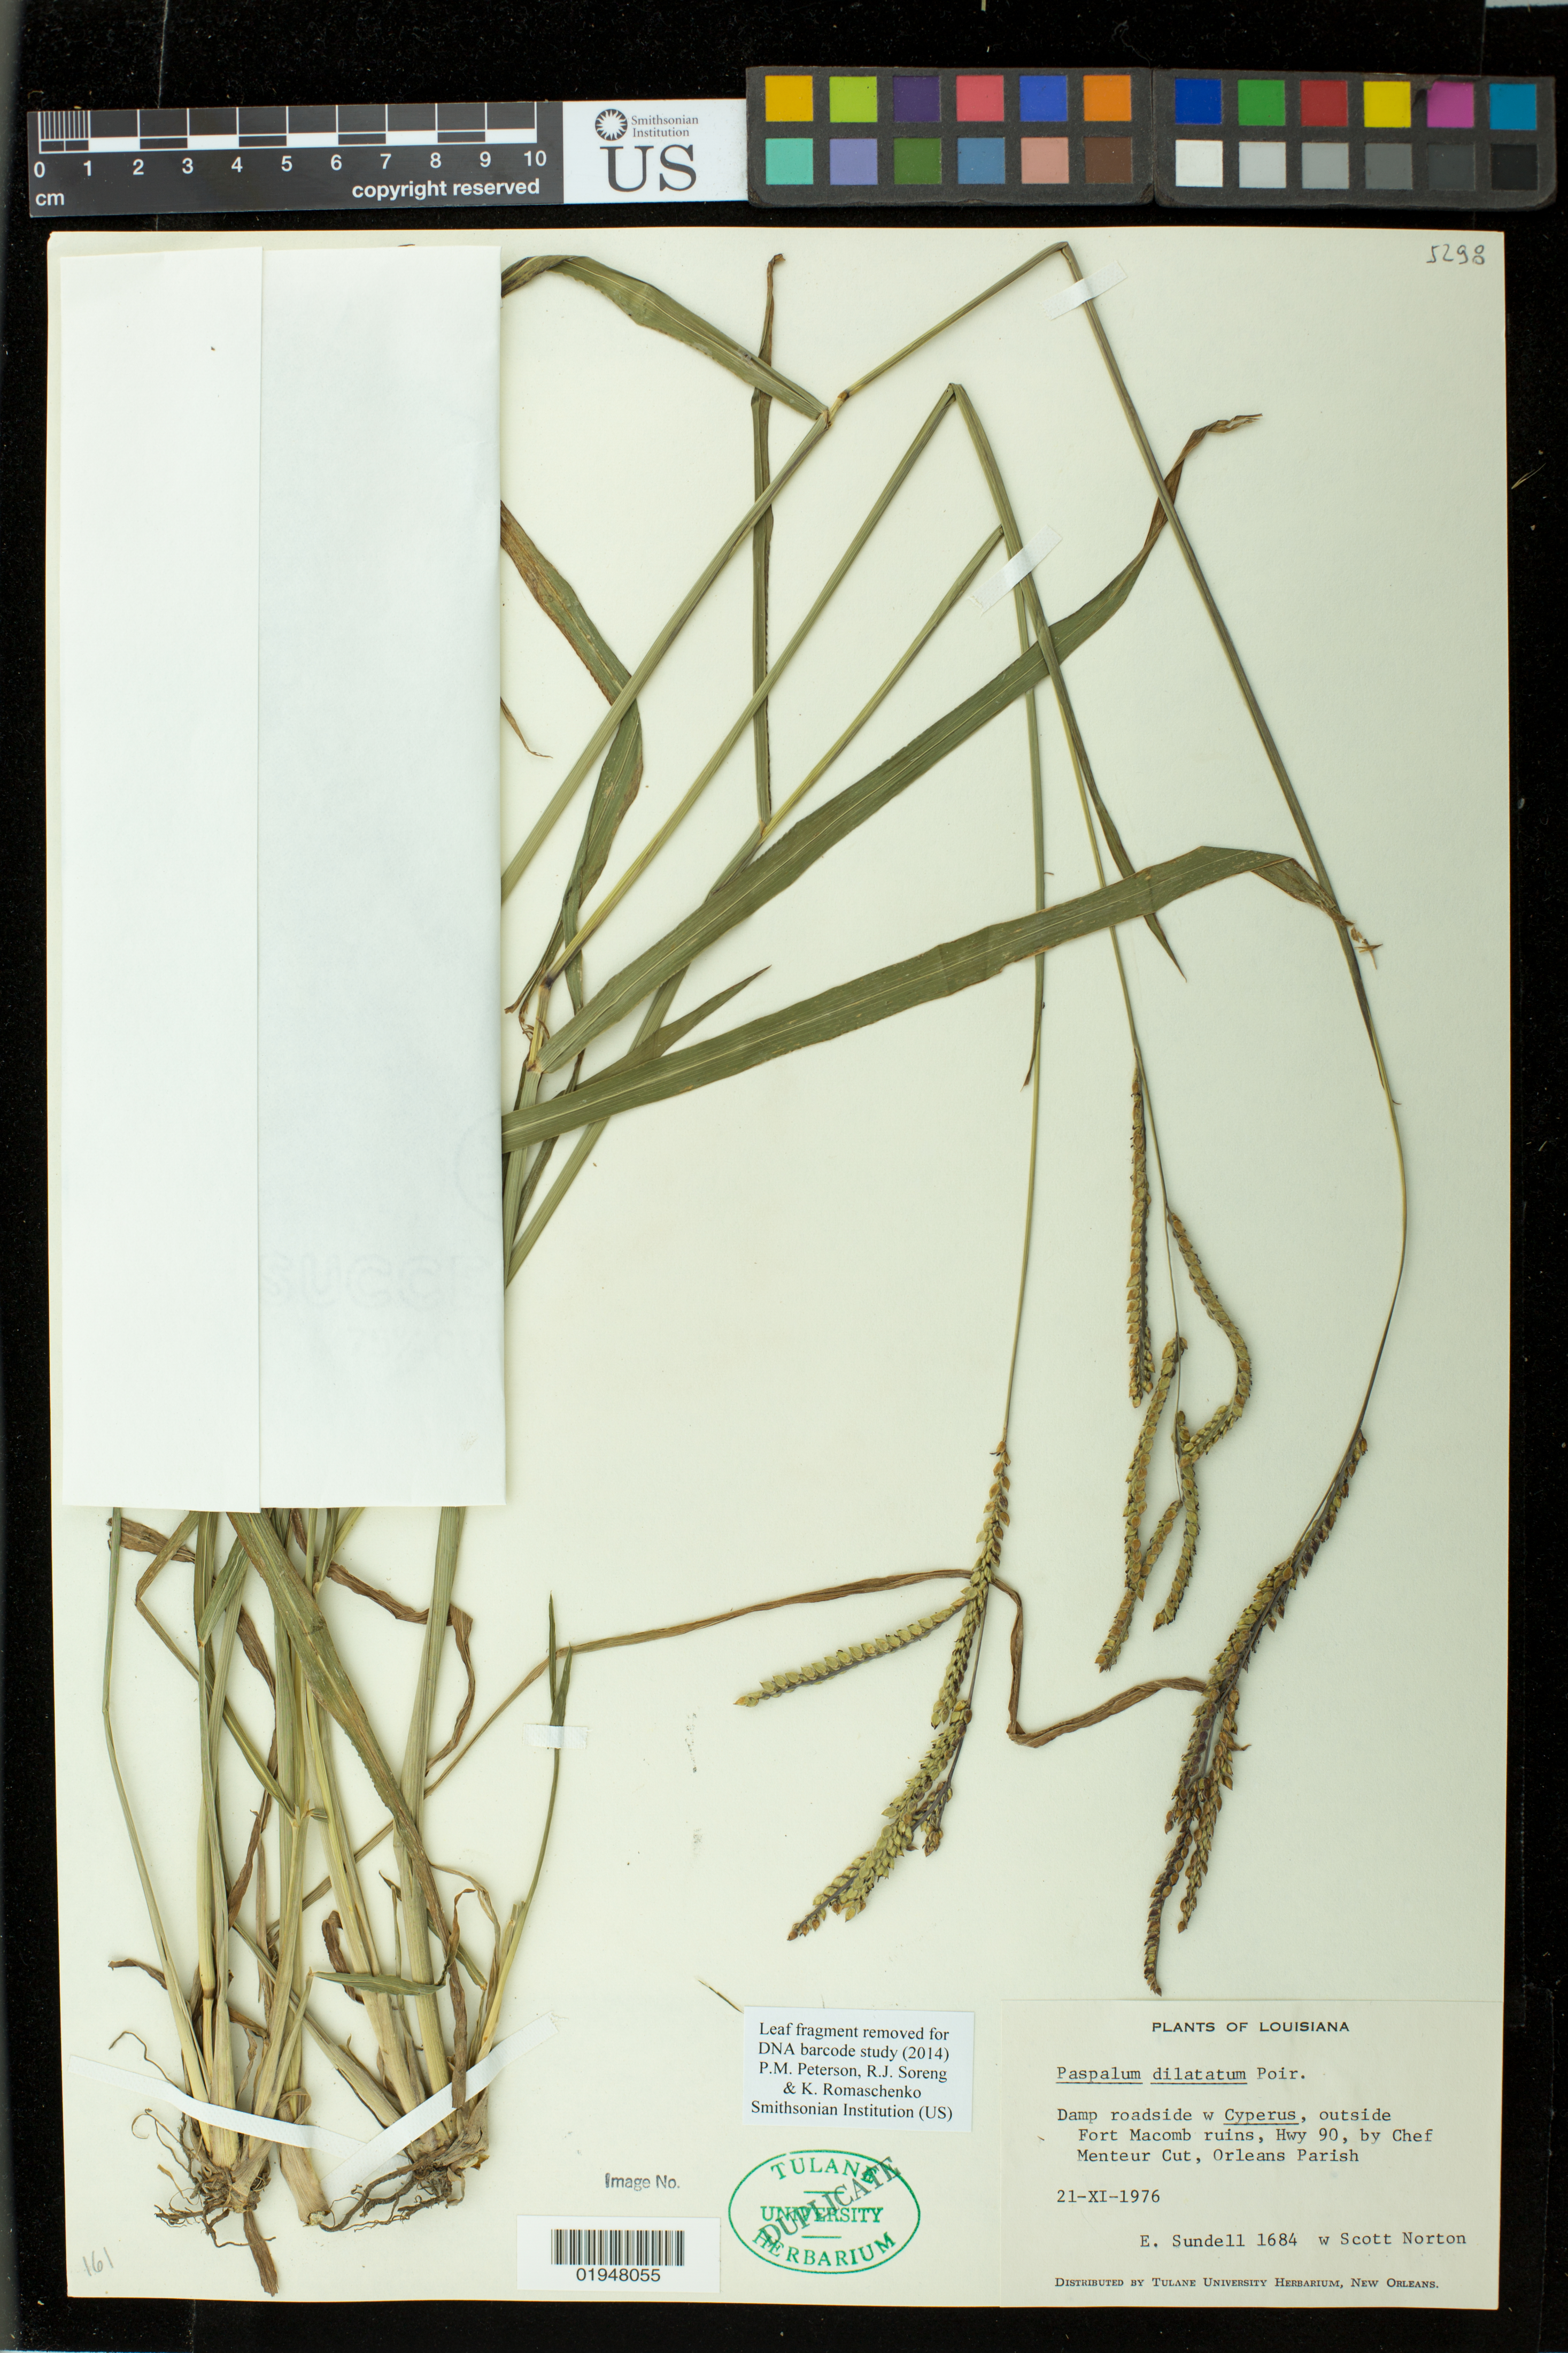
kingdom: Plantae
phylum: Tracheophyta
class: Liliopsida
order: Poales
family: Poaceae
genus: Paspalum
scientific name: Paspalum dilatatum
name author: Poir. in Lam.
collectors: E. Sundell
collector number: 1684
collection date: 1976-11-21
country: United States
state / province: Louisiana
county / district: Orleans Parish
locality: Damp roadside, outside Fort Macomb ruins, Hwy 90, by Chef Menteur Cut